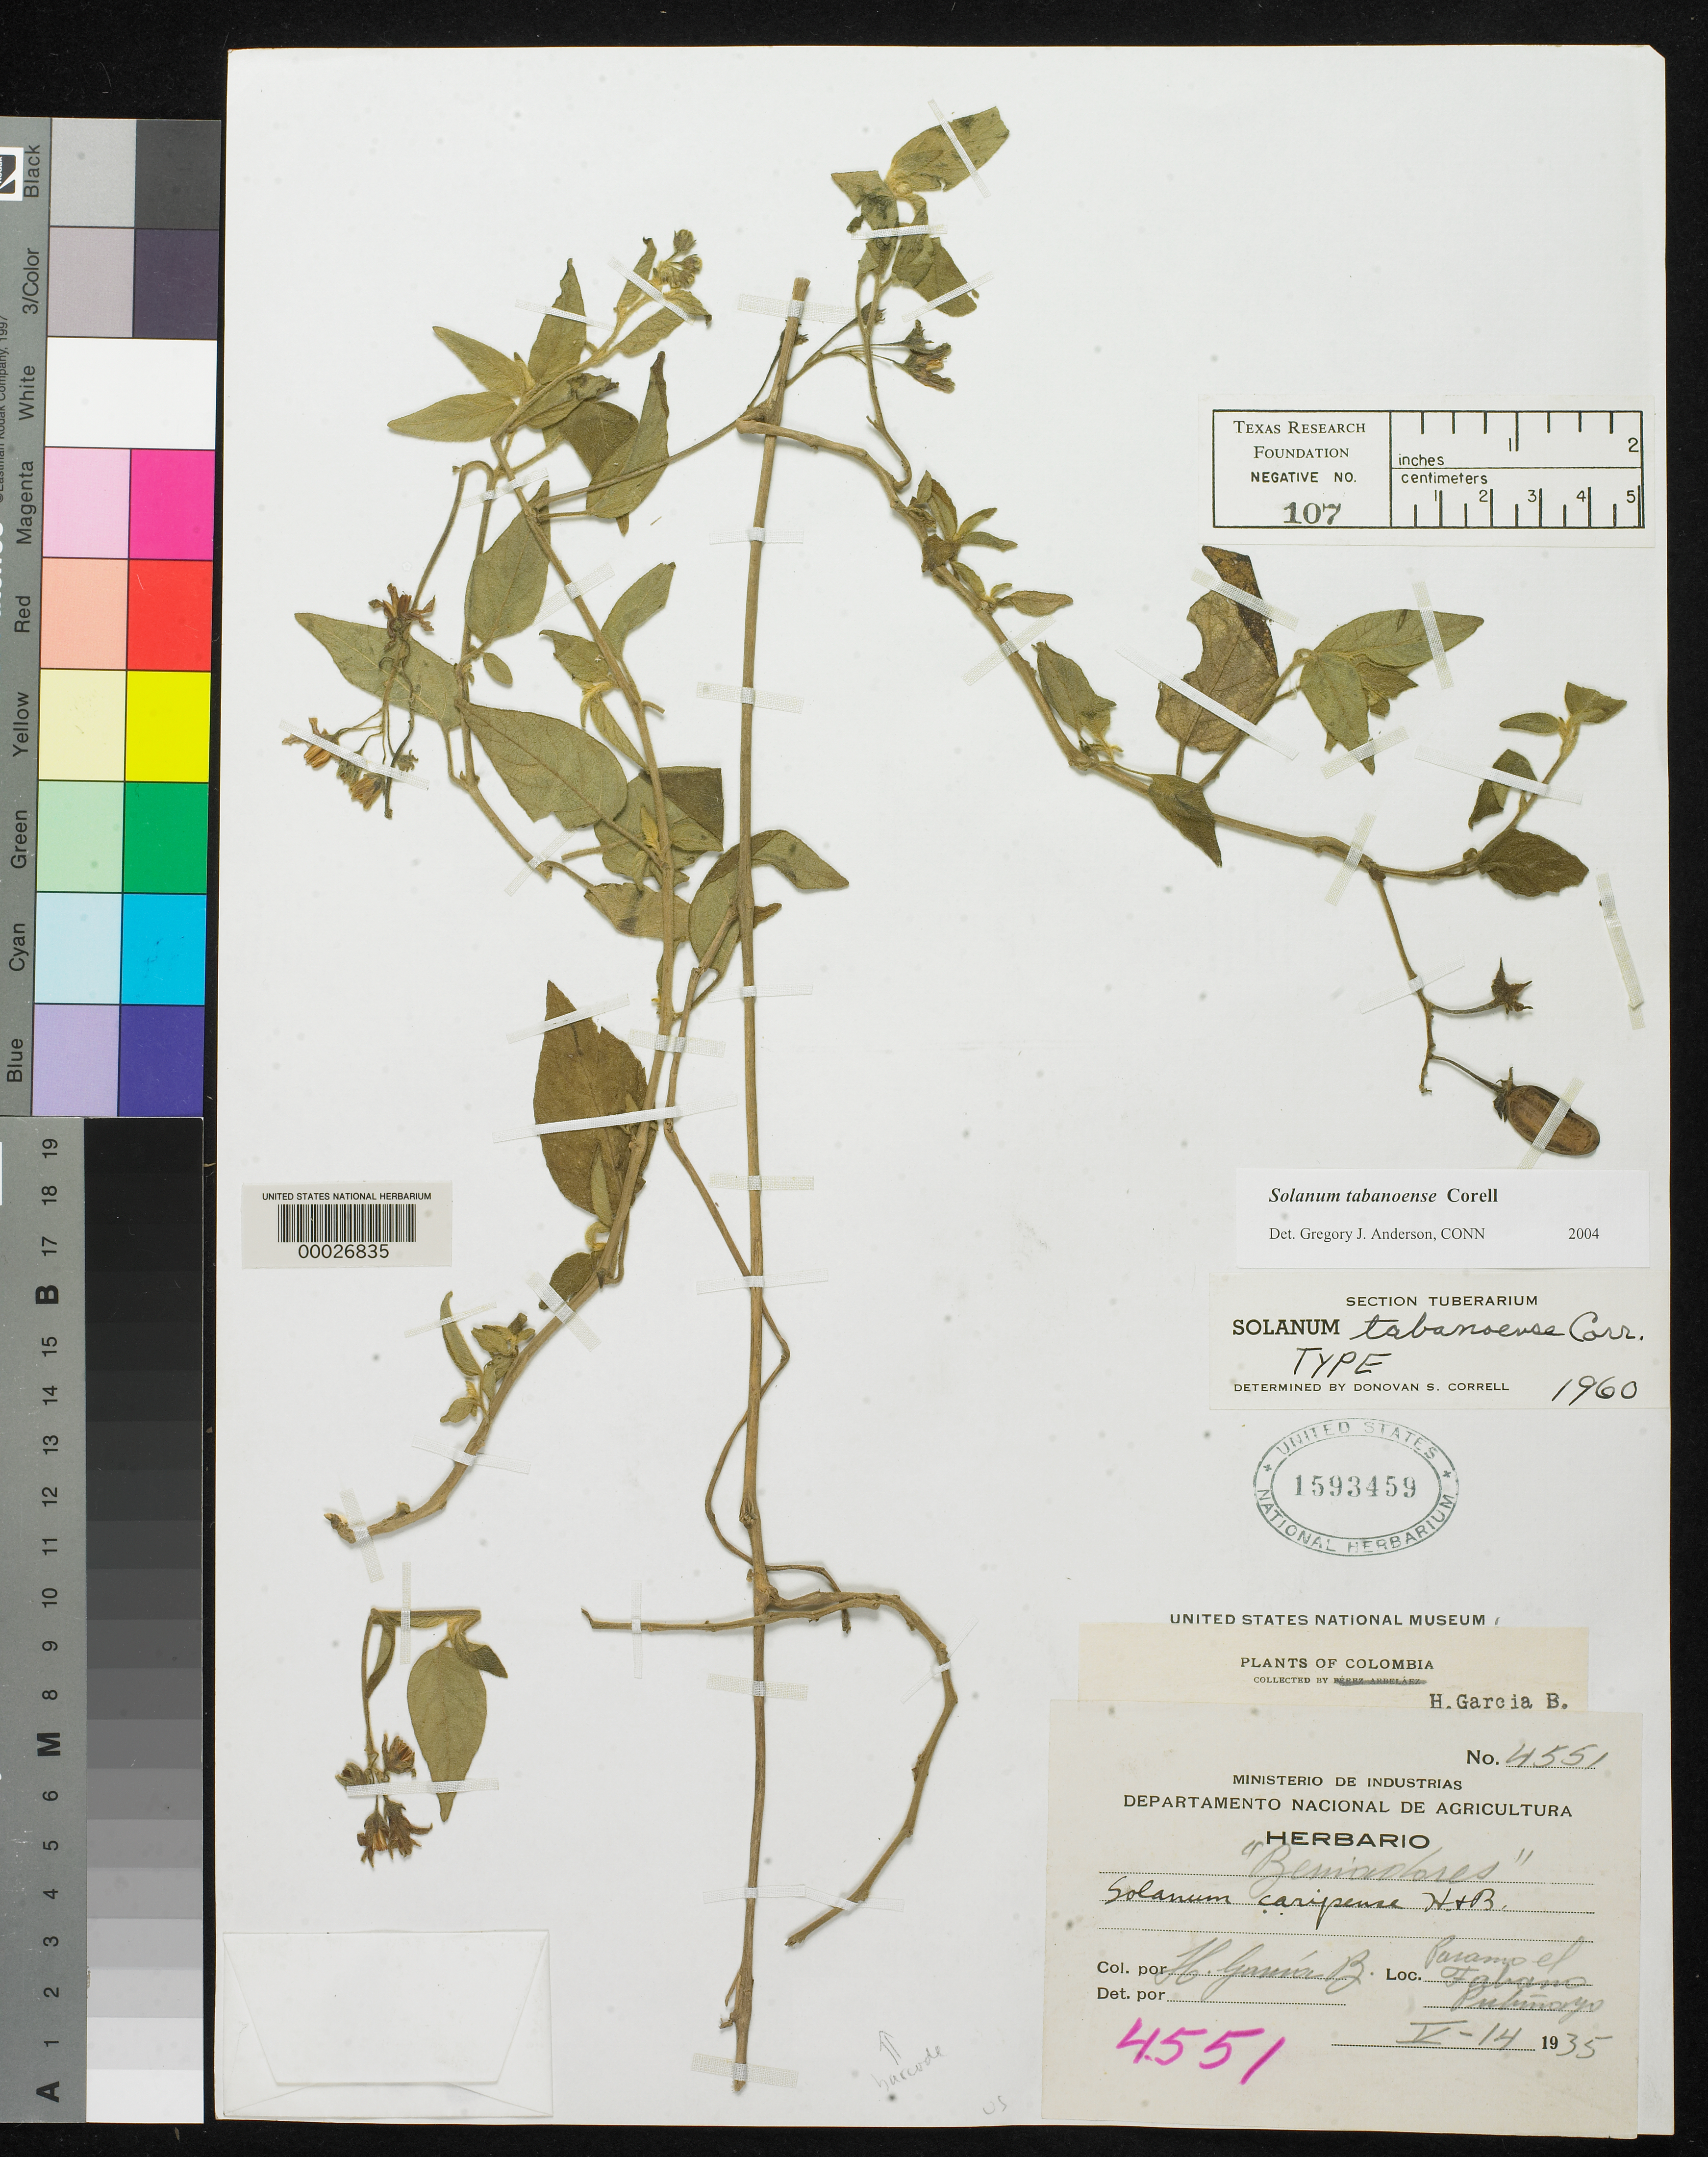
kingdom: Plantae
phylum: Tracheophyta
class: Magnoliopsida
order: Solanales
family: Solanaceae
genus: Solanum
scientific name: Solanum tabanoense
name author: Correll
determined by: Anderson, G. J., (CONN)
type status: Holotype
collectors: H. García Barriga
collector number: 4551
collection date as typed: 14 May 1935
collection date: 1935-05-14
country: Colombia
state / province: Putumayo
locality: Paramo de Tabamo, BenIadores.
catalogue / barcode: US 1593459